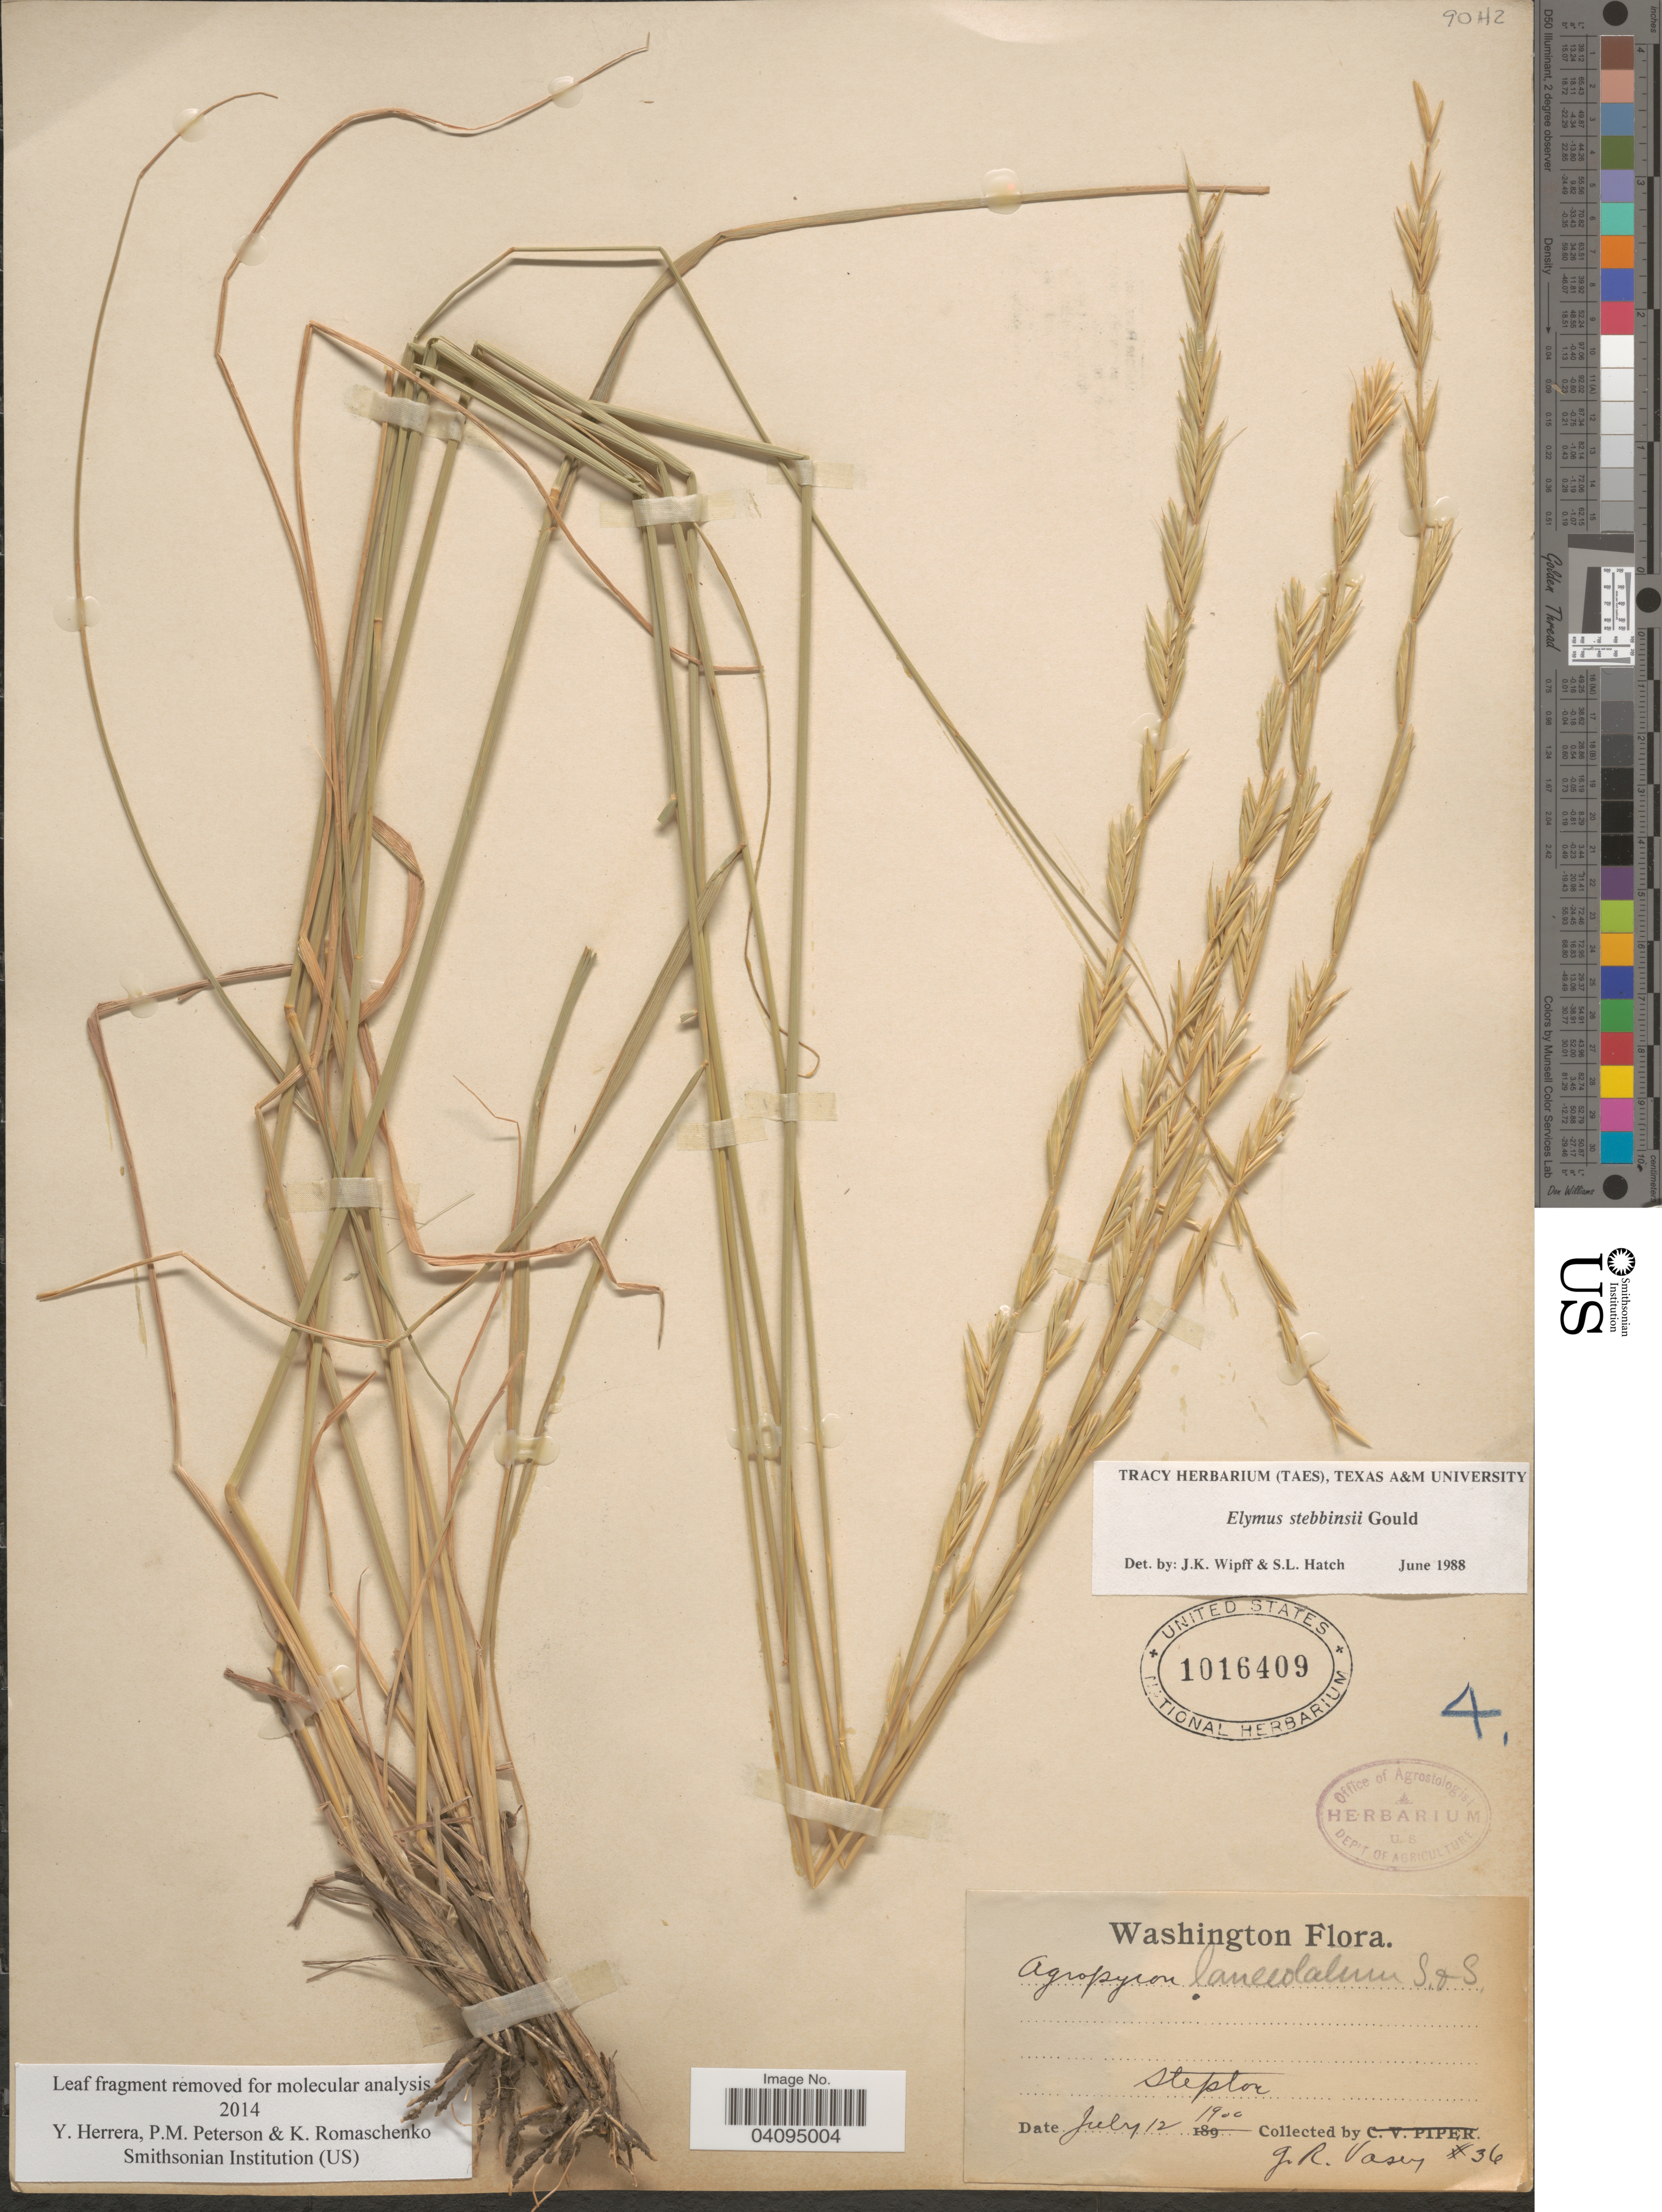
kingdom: Plantae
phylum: Tracheophyta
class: Liliopsida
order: Poales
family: Poaceae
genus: Elymus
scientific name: Elymus stebbinsii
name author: Gould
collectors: G. R. Vasey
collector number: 36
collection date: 1900-07-12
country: United States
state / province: Washington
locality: Steptoe.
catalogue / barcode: US 1016409